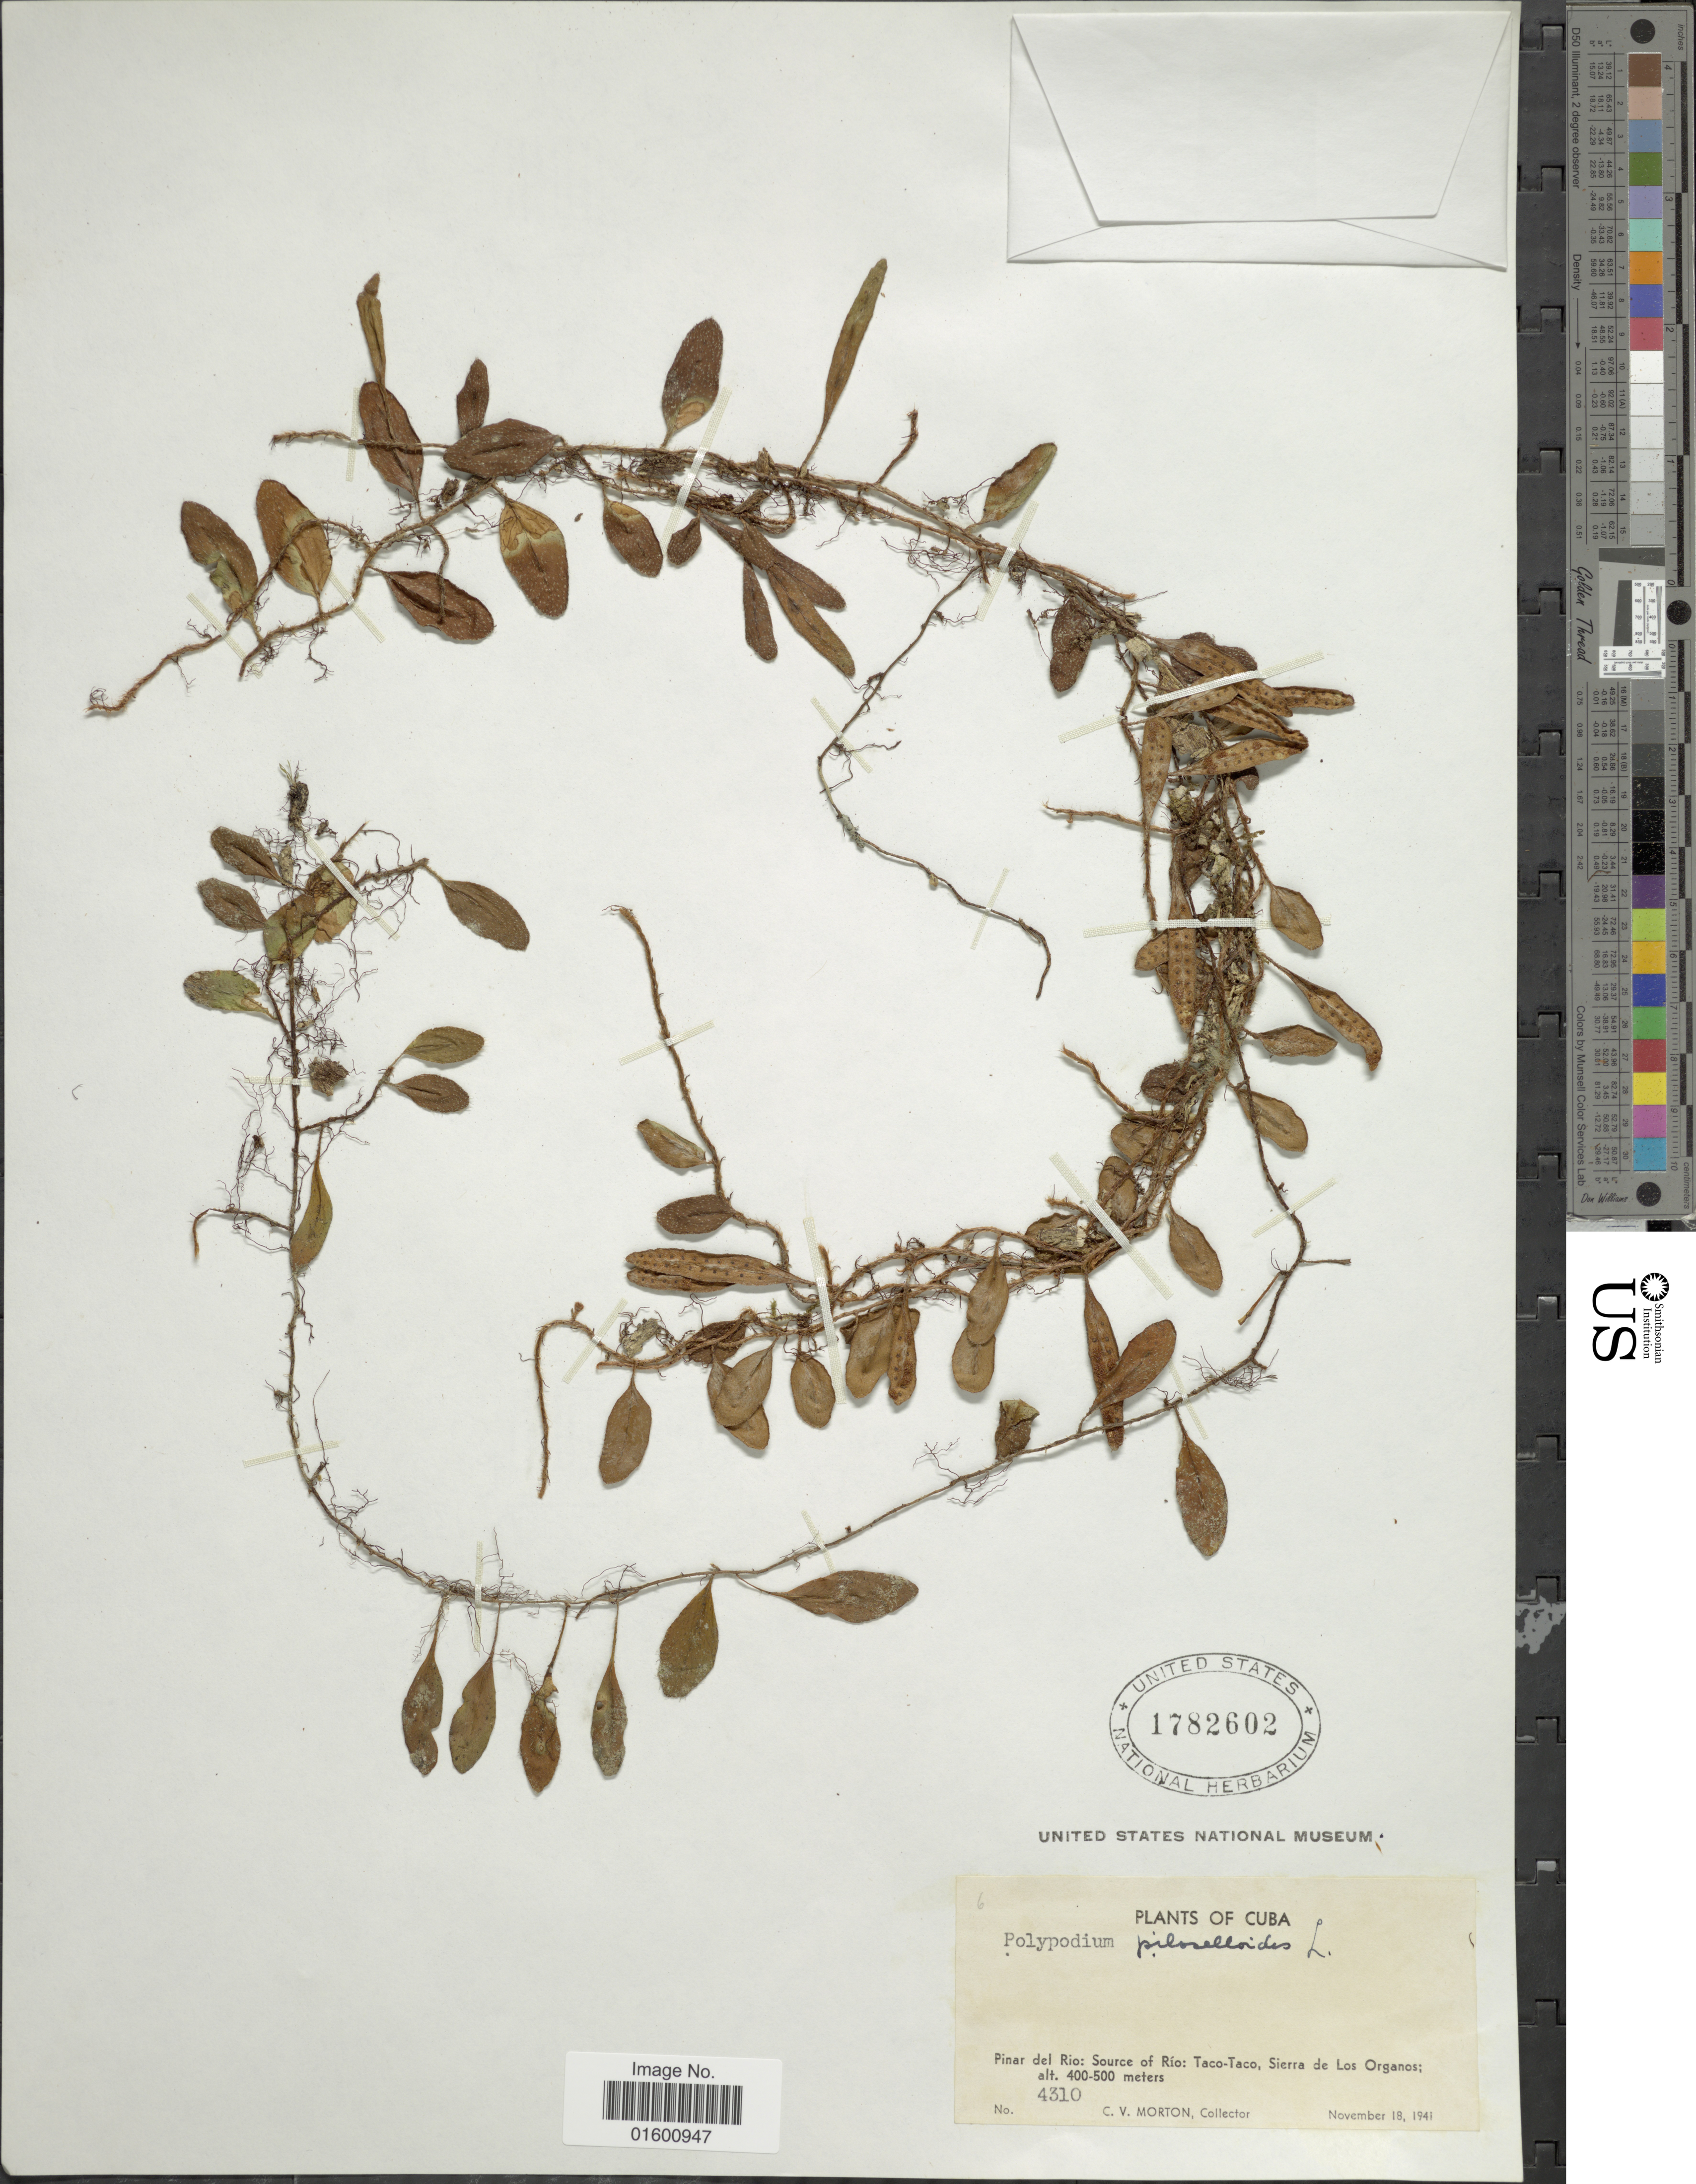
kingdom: Plantae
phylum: Tracheophyta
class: Polypodiopsida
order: Polypodiales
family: Polypodiaceae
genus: Microgramma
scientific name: Microgramma piloselloides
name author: (L.) Copel.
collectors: C. V. Morton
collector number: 4310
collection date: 1941-11-18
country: Cuba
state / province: Pinar del Río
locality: Source of Rio: Taco Taco, Sierra de Los Organos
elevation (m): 400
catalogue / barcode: US 1782602